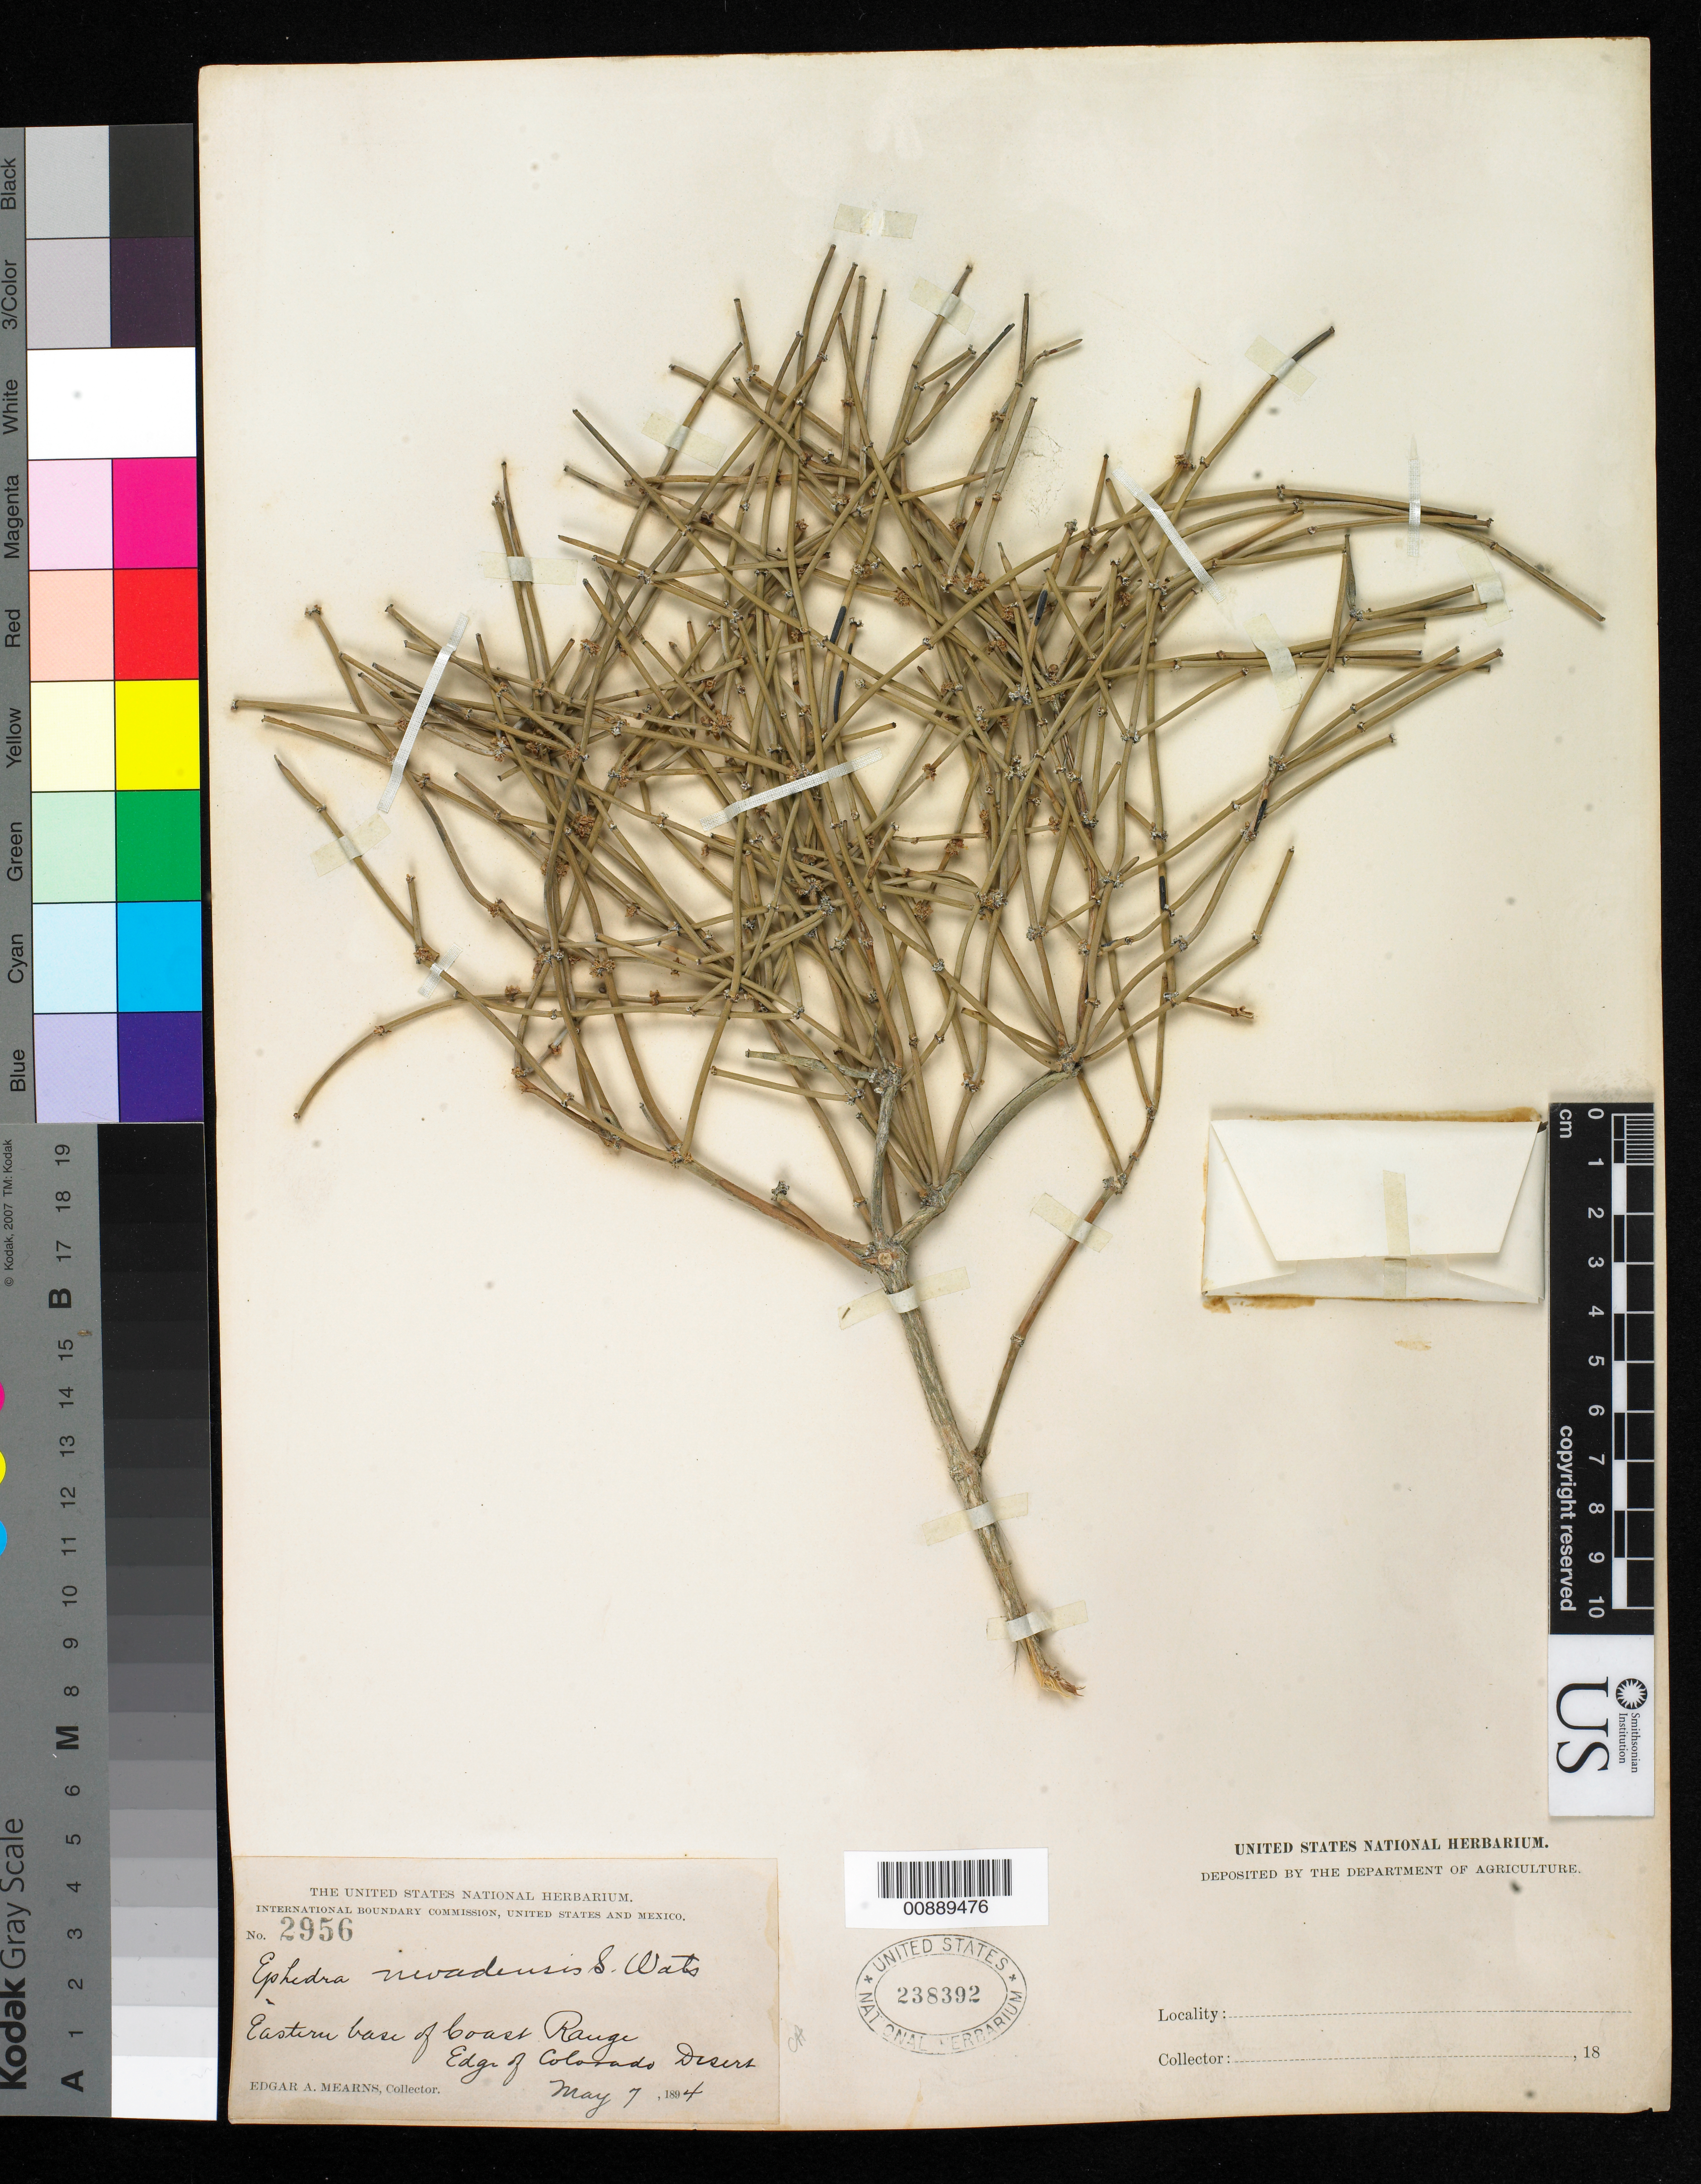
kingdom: Plantae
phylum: Tracheophyta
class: Gnetopsida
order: Ephedrales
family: Ephedraceae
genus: Ephedra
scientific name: Ephedra nevadensis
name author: S. Watson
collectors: E. A. Mearns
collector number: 2956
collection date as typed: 07 May 1894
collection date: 1894-05-07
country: United States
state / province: California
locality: Eastern base of Coast Range. Edge of Colorado Desert.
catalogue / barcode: US 238392